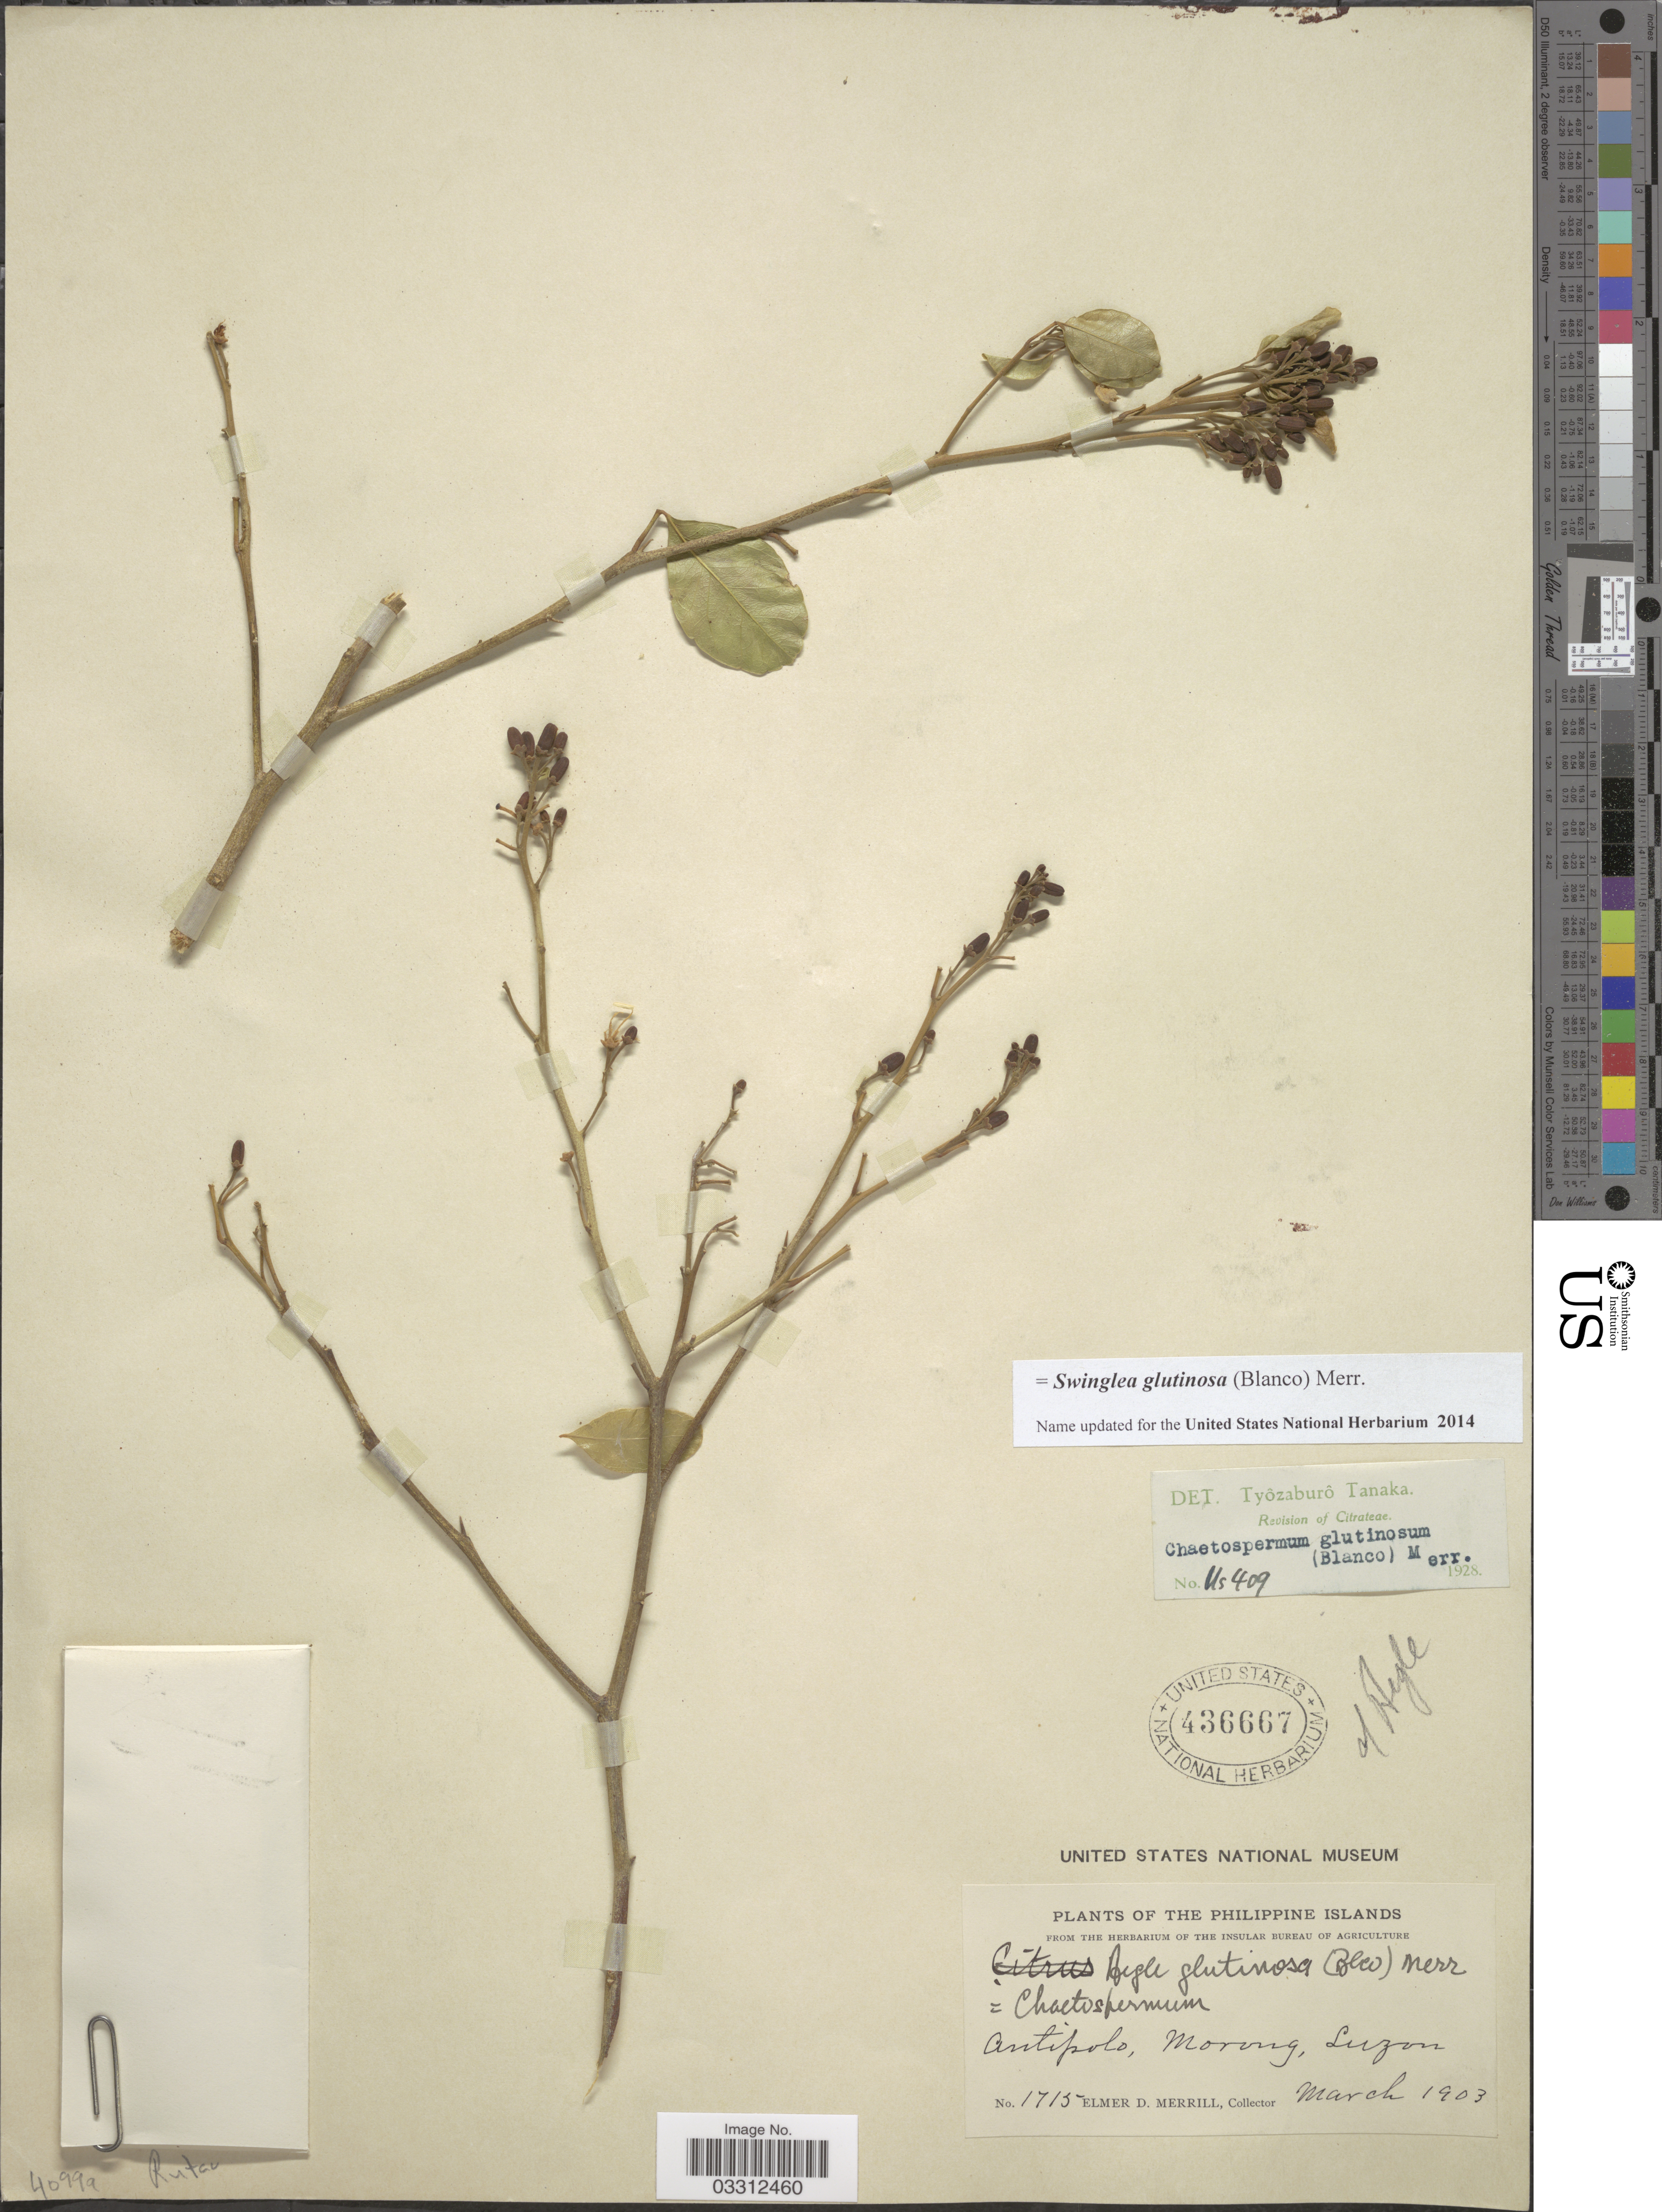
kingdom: Plantae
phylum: Tracheophyta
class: Magnoliopsida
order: Sapindales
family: Rutaceae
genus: Swinglea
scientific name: Swinglea glutinosa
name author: (Blanco) Merr.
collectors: E. D. Merrill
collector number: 1715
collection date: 1903-03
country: Philippines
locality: Antipolo, Morong, Luzon.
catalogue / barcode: US 436667